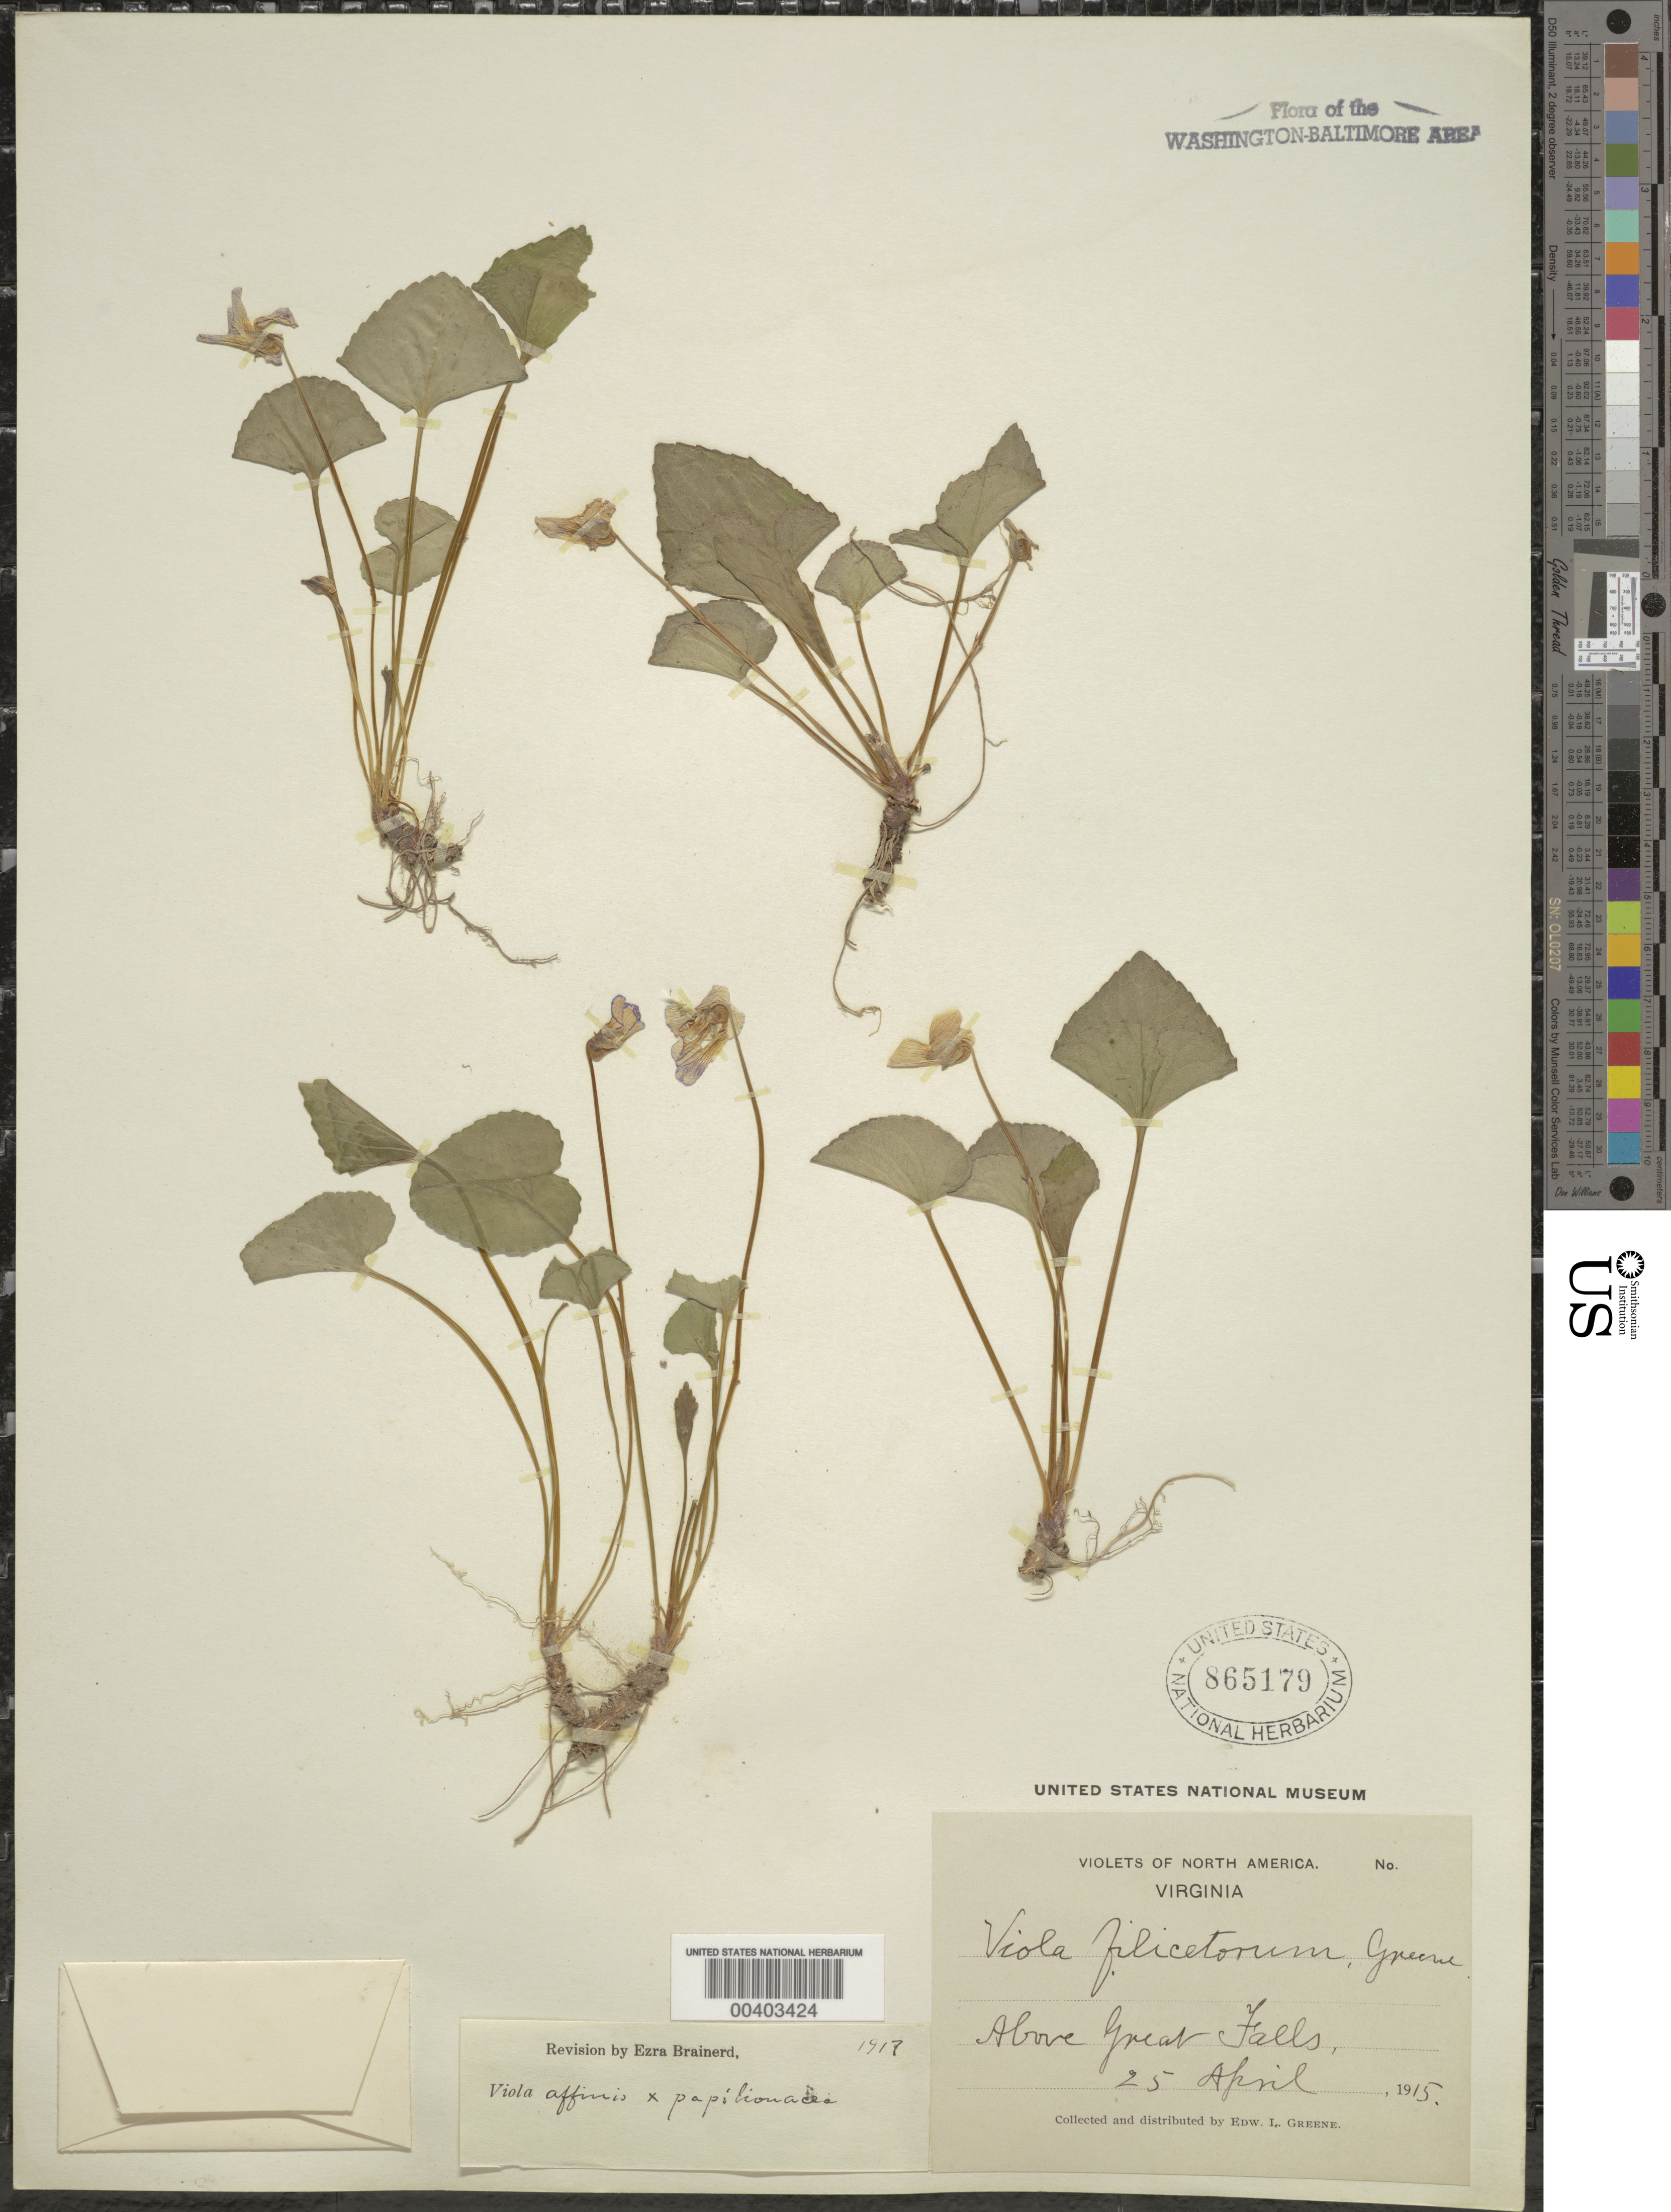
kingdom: Plantae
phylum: Tracheophyta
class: Magnoliopsida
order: Malpighiales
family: Violaceae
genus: Viola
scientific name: Viola sororia var. affinis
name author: (LeConte) McKinney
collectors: E. L. Greene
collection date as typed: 25 Apr 1915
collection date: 1915-04-25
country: United States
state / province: Virginia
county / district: Fairfax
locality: Great Falls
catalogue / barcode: US 865179